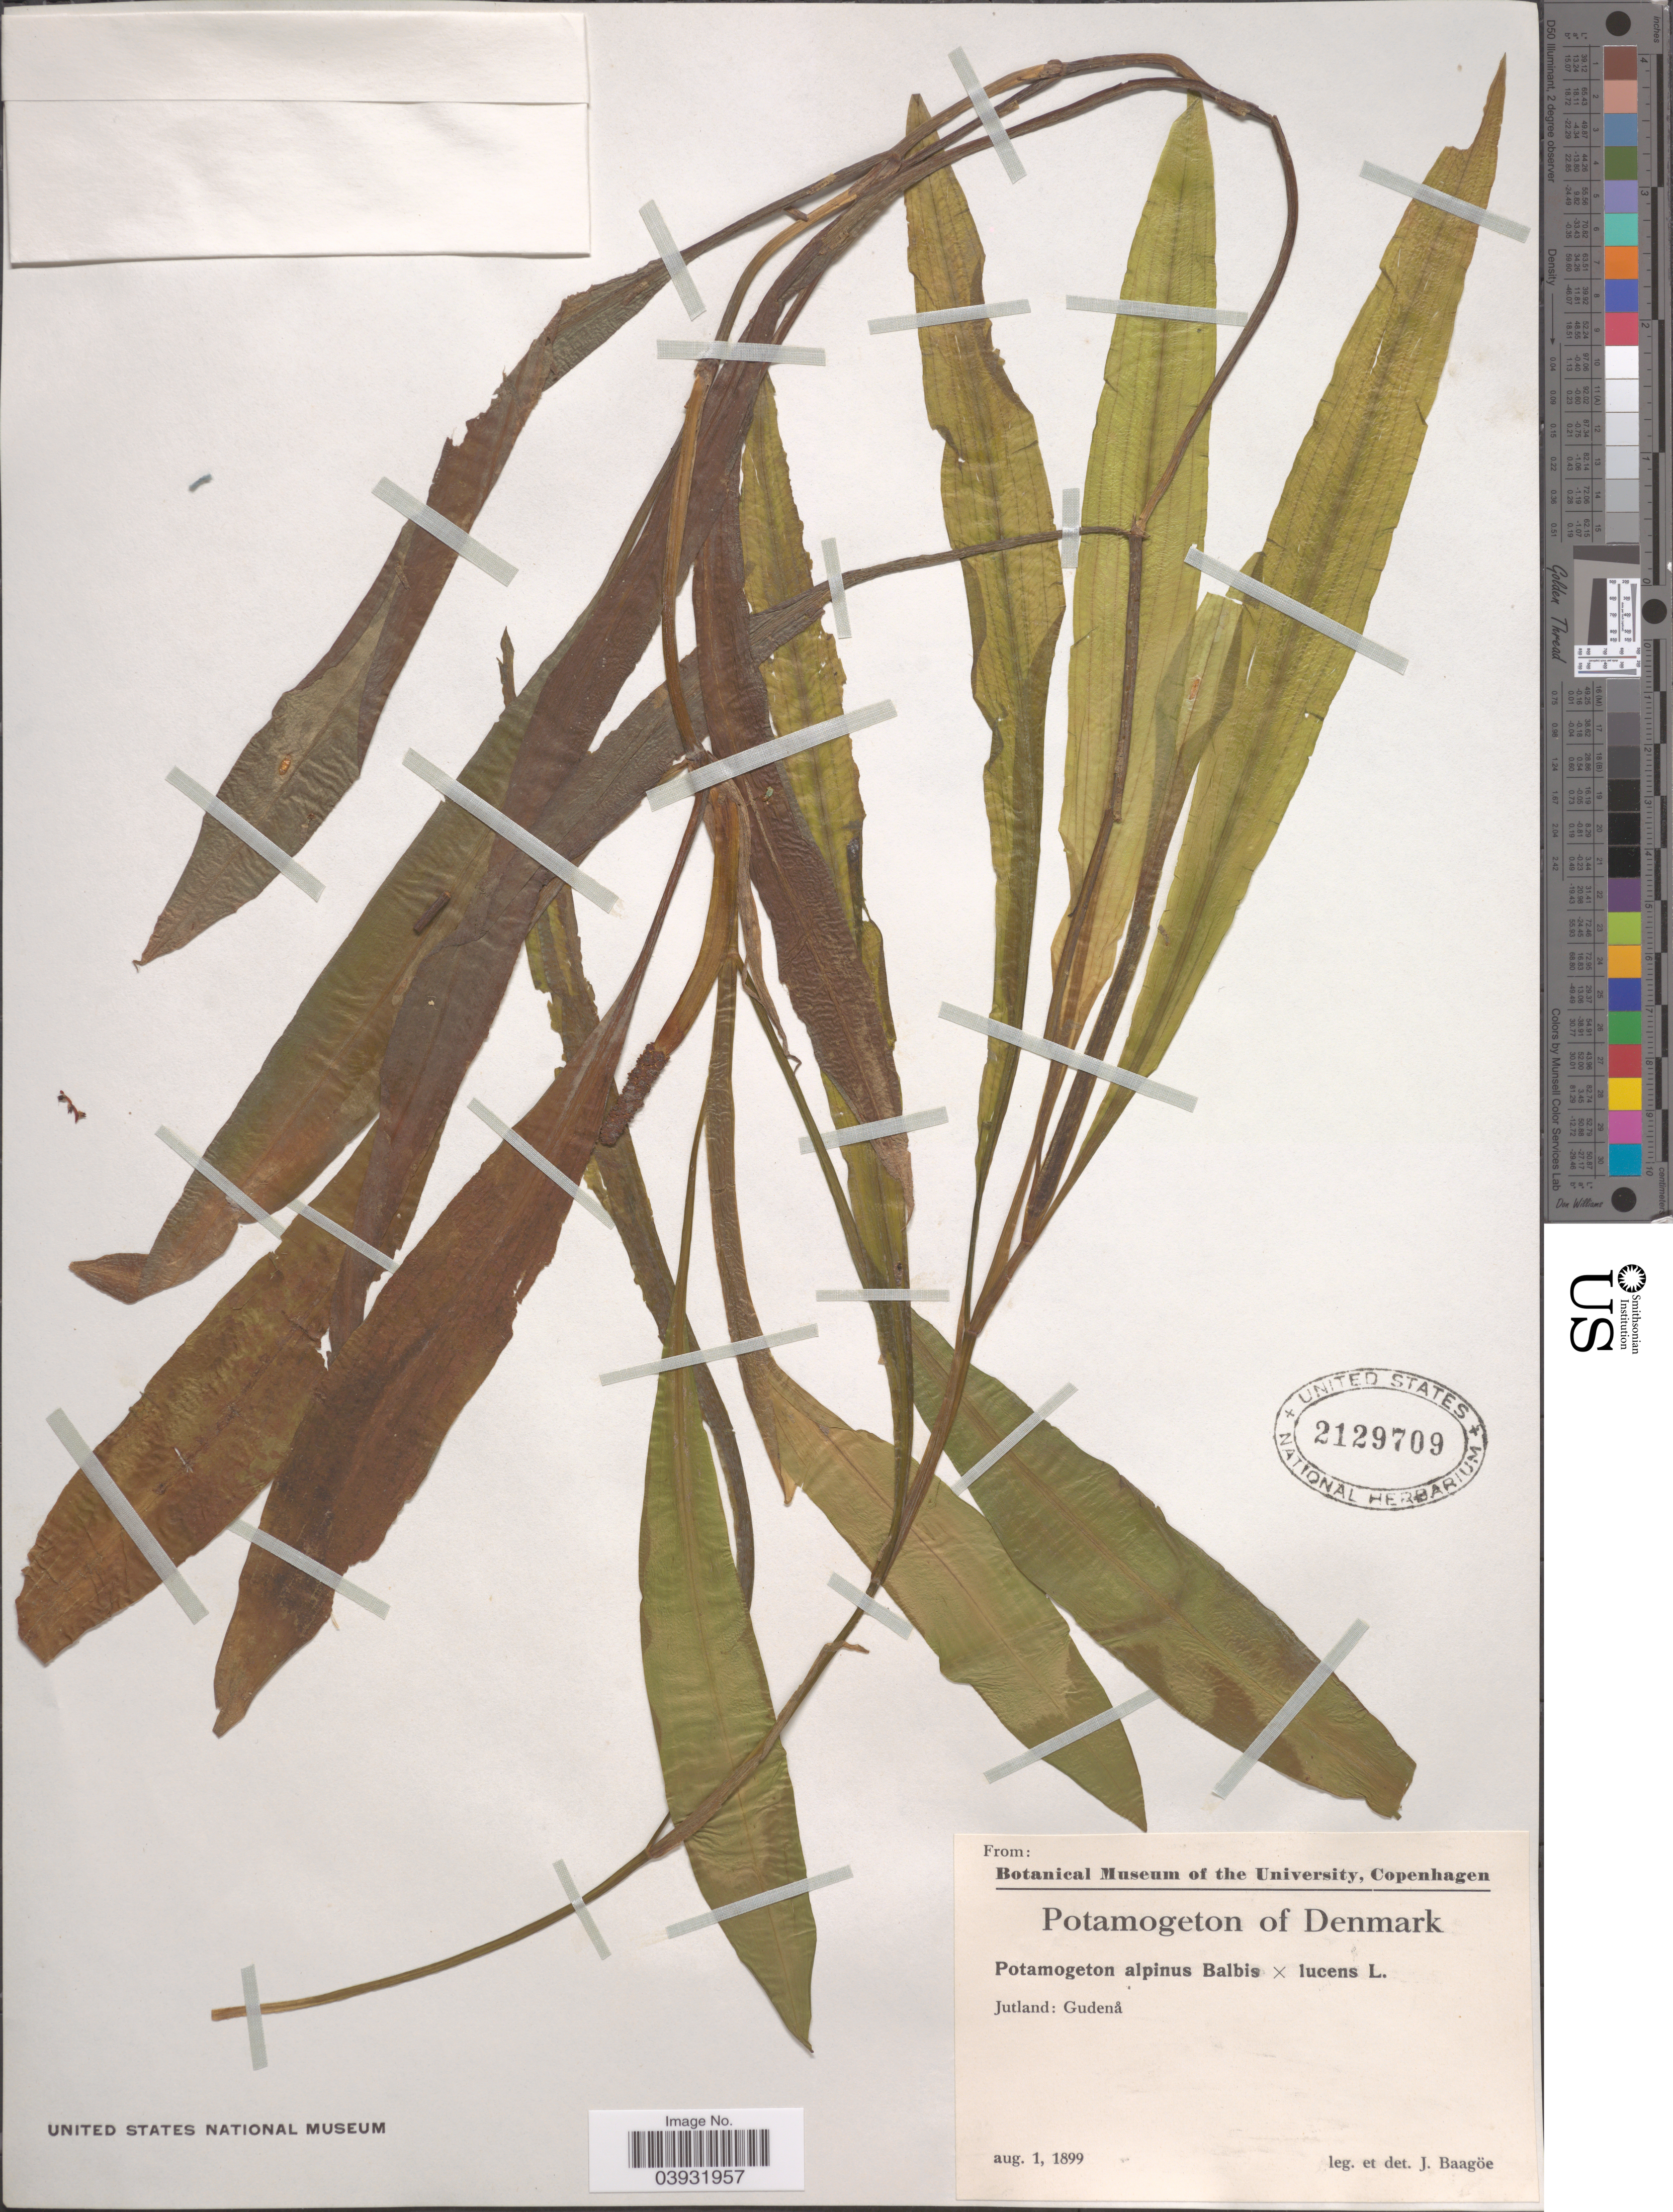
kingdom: Plantae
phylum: Tracheophyta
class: Liliopsida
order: Alismatales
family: Potamogetonaceae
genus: Potamogeton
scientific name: Potamogeton alpinus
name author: Balb.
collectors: J. Baagoe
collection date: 1899-08-01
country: Denmark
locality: Jutland: Gudenå.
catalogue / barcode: US 2129709